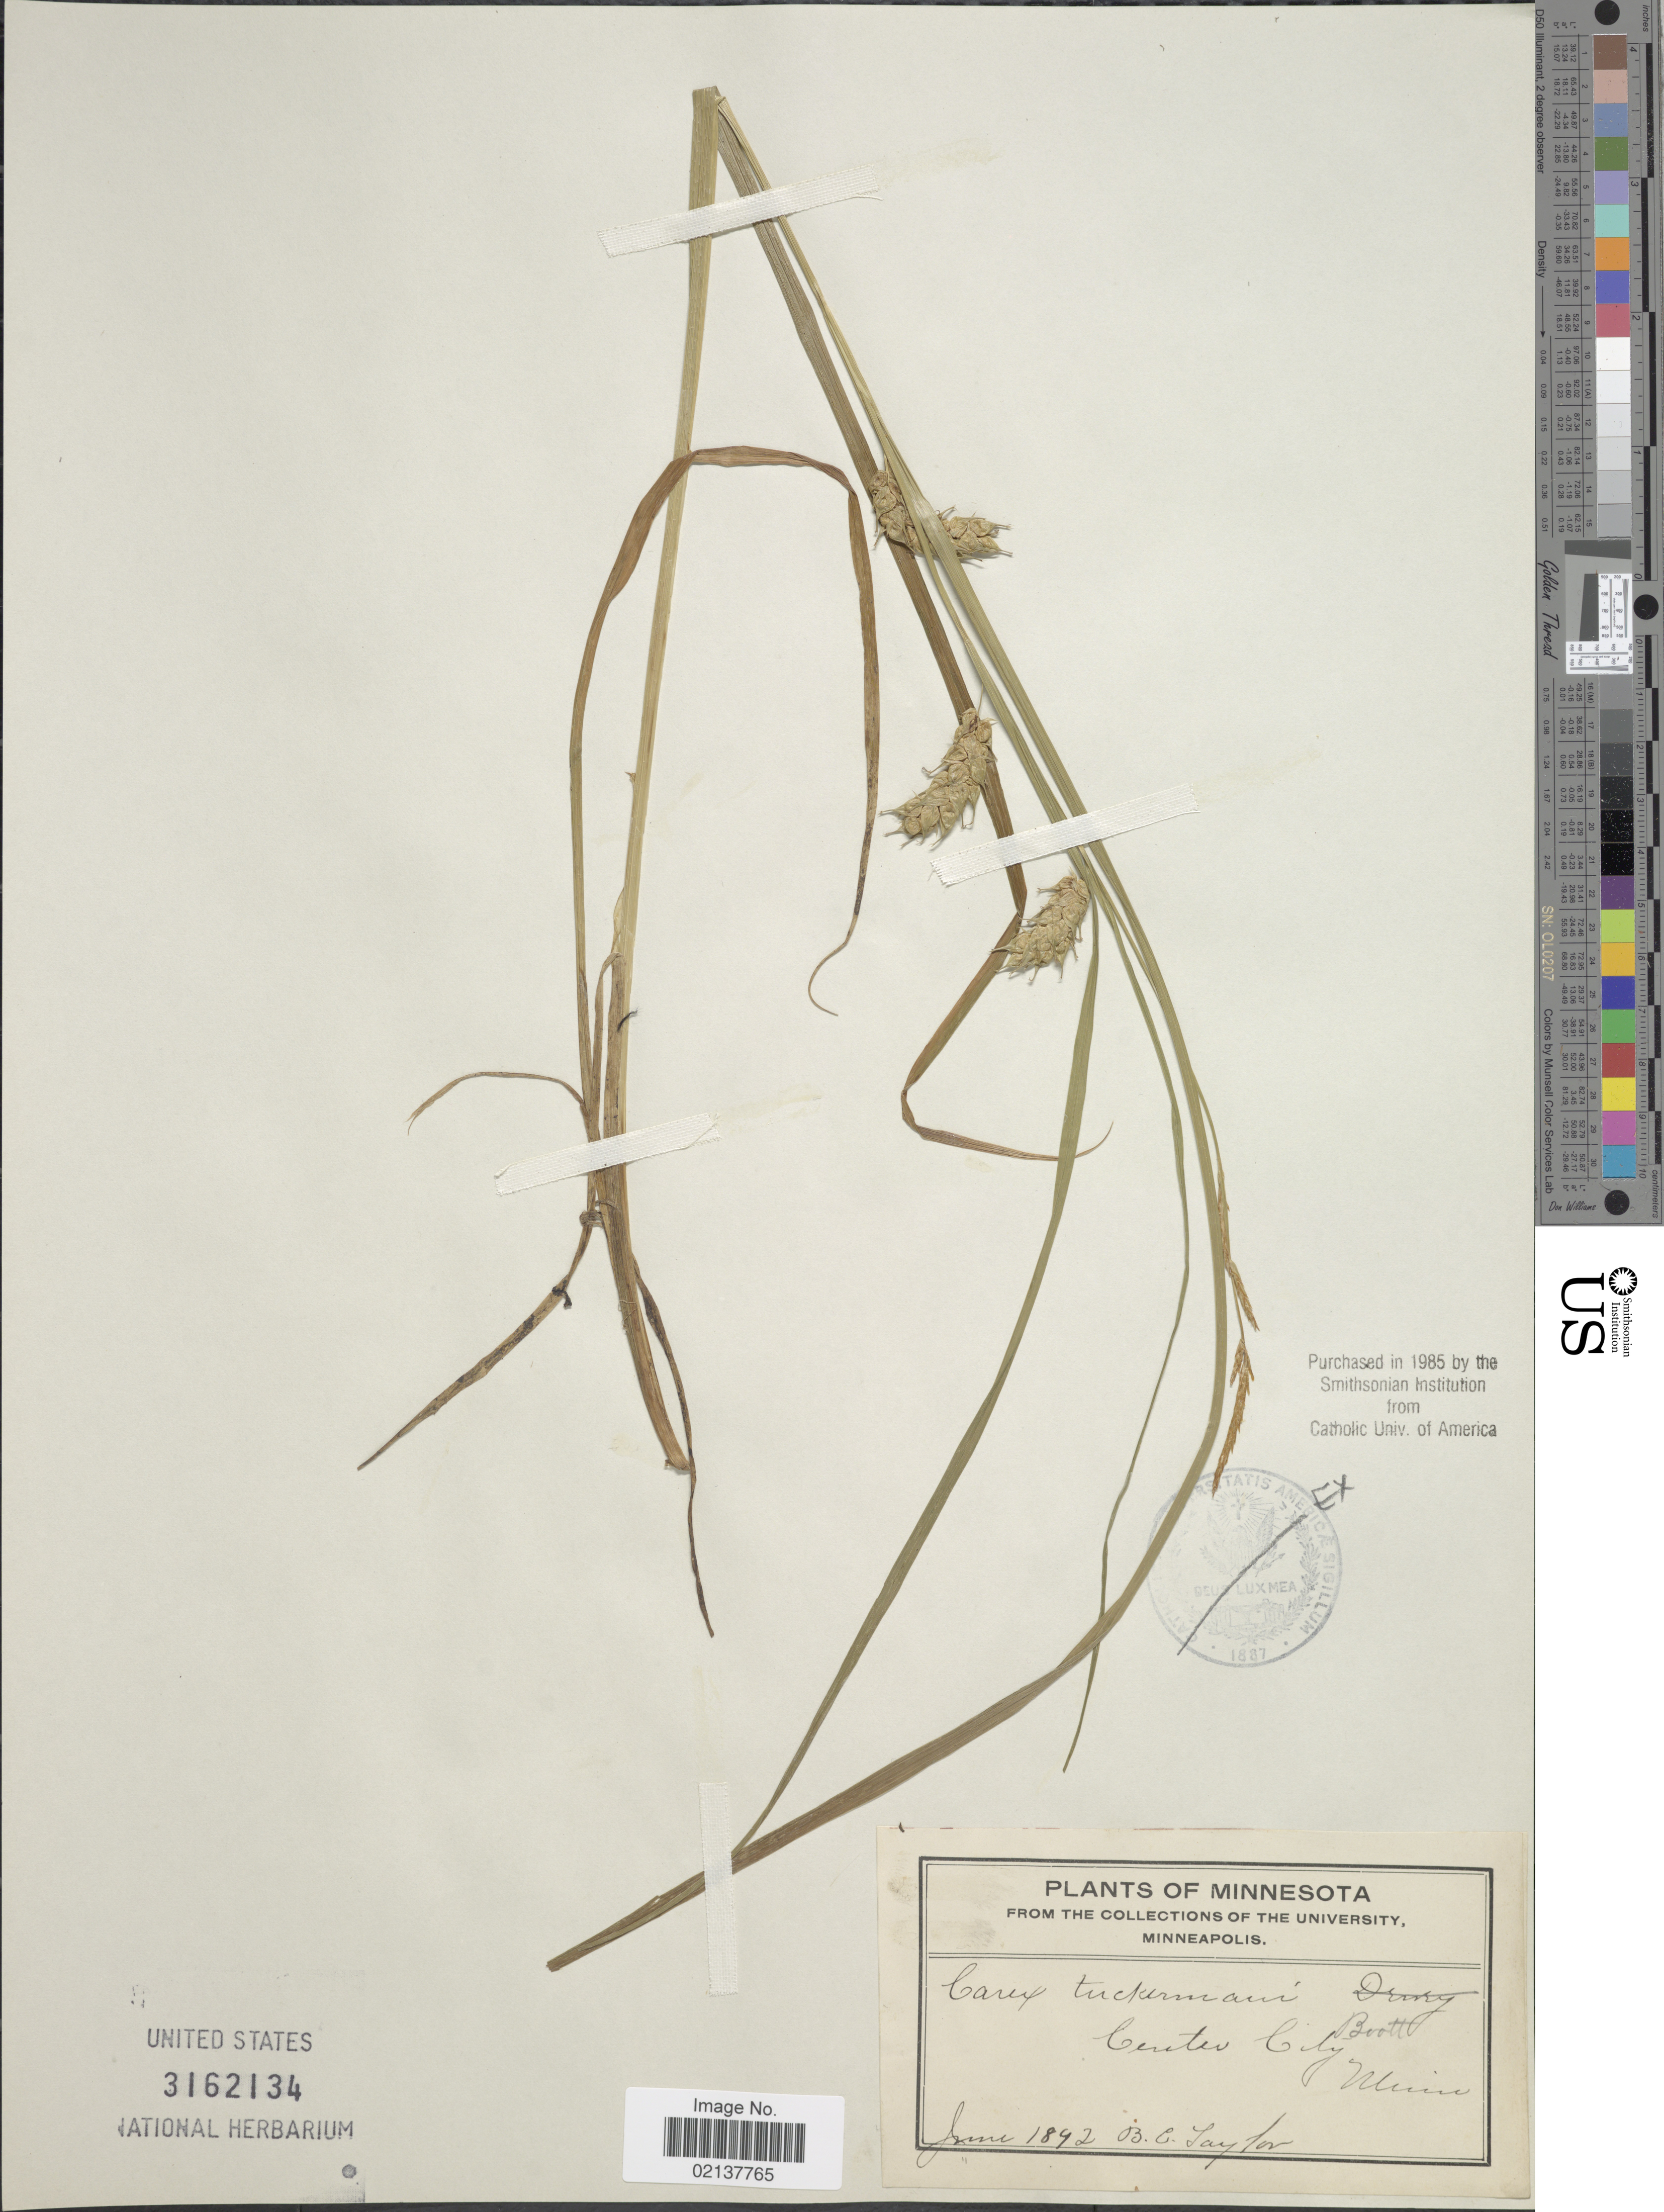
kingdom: Plantae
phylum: Tracheophyta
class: Liliopsida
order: Poales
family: Cyperaceae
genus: Carex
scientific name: Carex tuckermanii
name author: Boott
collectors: B. C. Taylor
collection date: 1892-06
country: United States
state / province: Minnesota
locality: Center City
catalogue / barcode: US 3162134